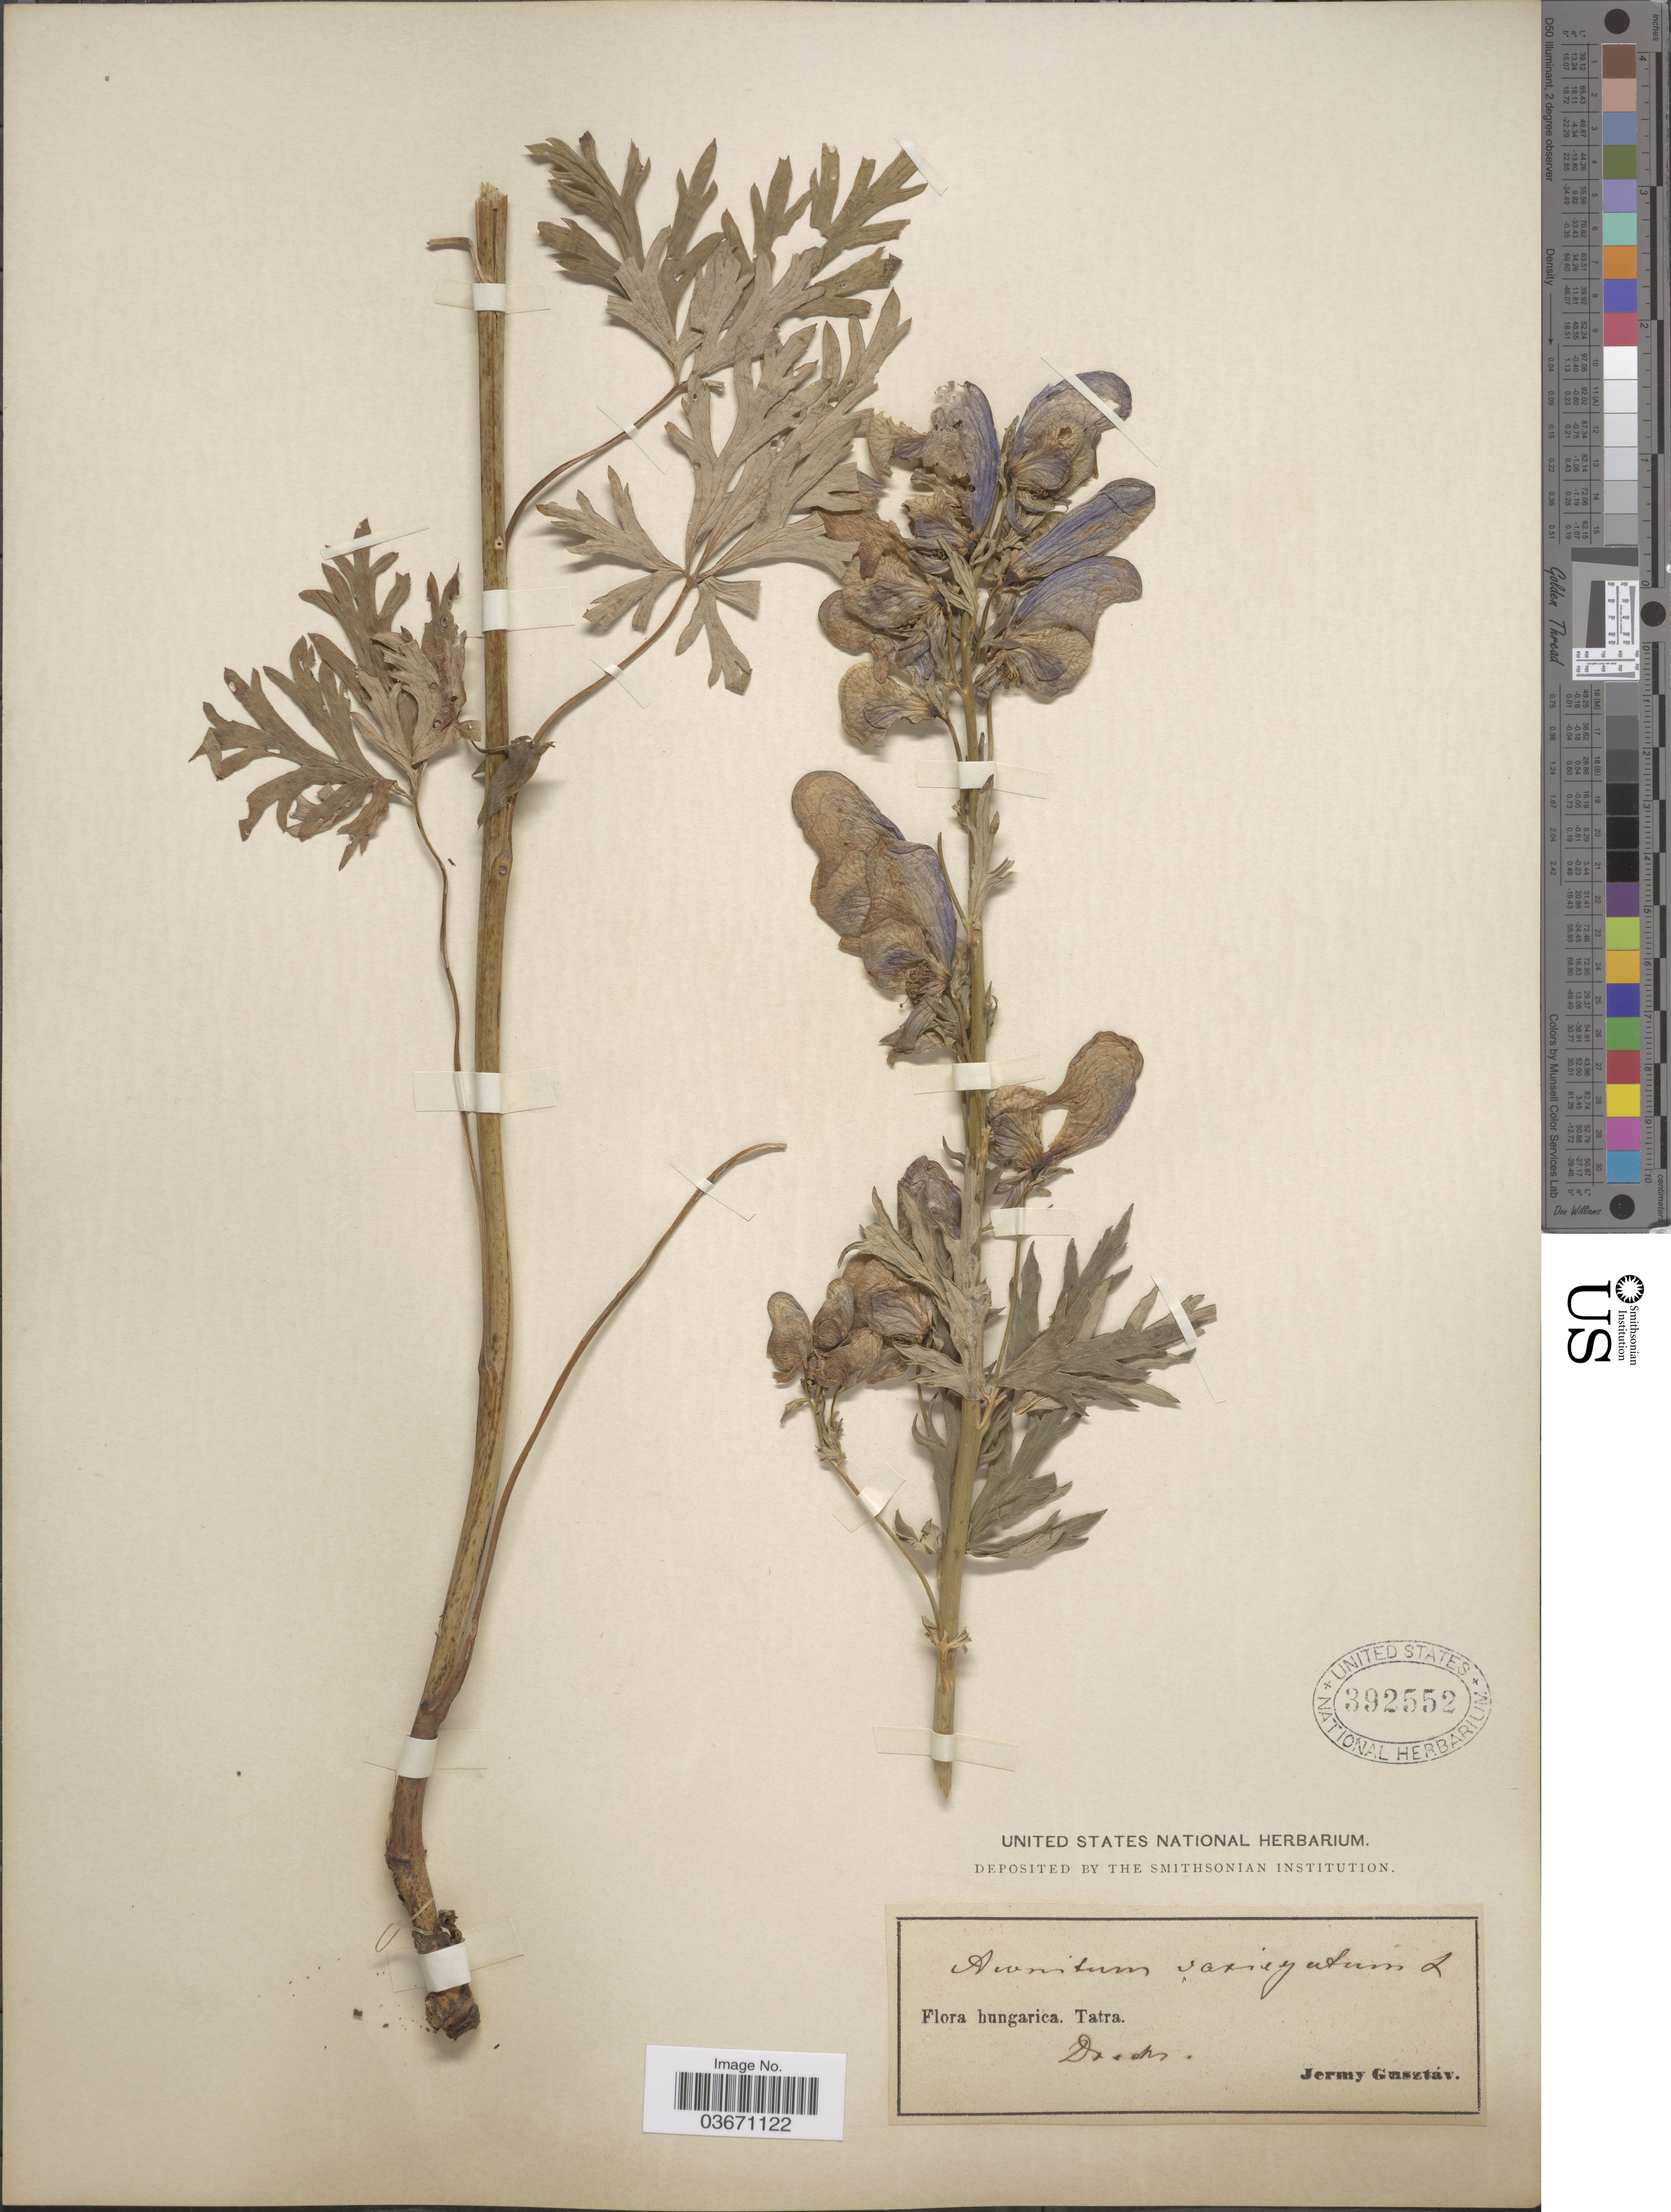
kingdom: Plantae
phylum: Tracheophyta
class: Magnoliopsida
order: Ranunculales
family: Ranunculaceae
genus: Aconitum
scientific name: Aconitum variegatum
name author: L.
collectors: J. Gusztav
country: Hungary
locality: Hungarica, Tatra.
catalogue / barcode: US 392552